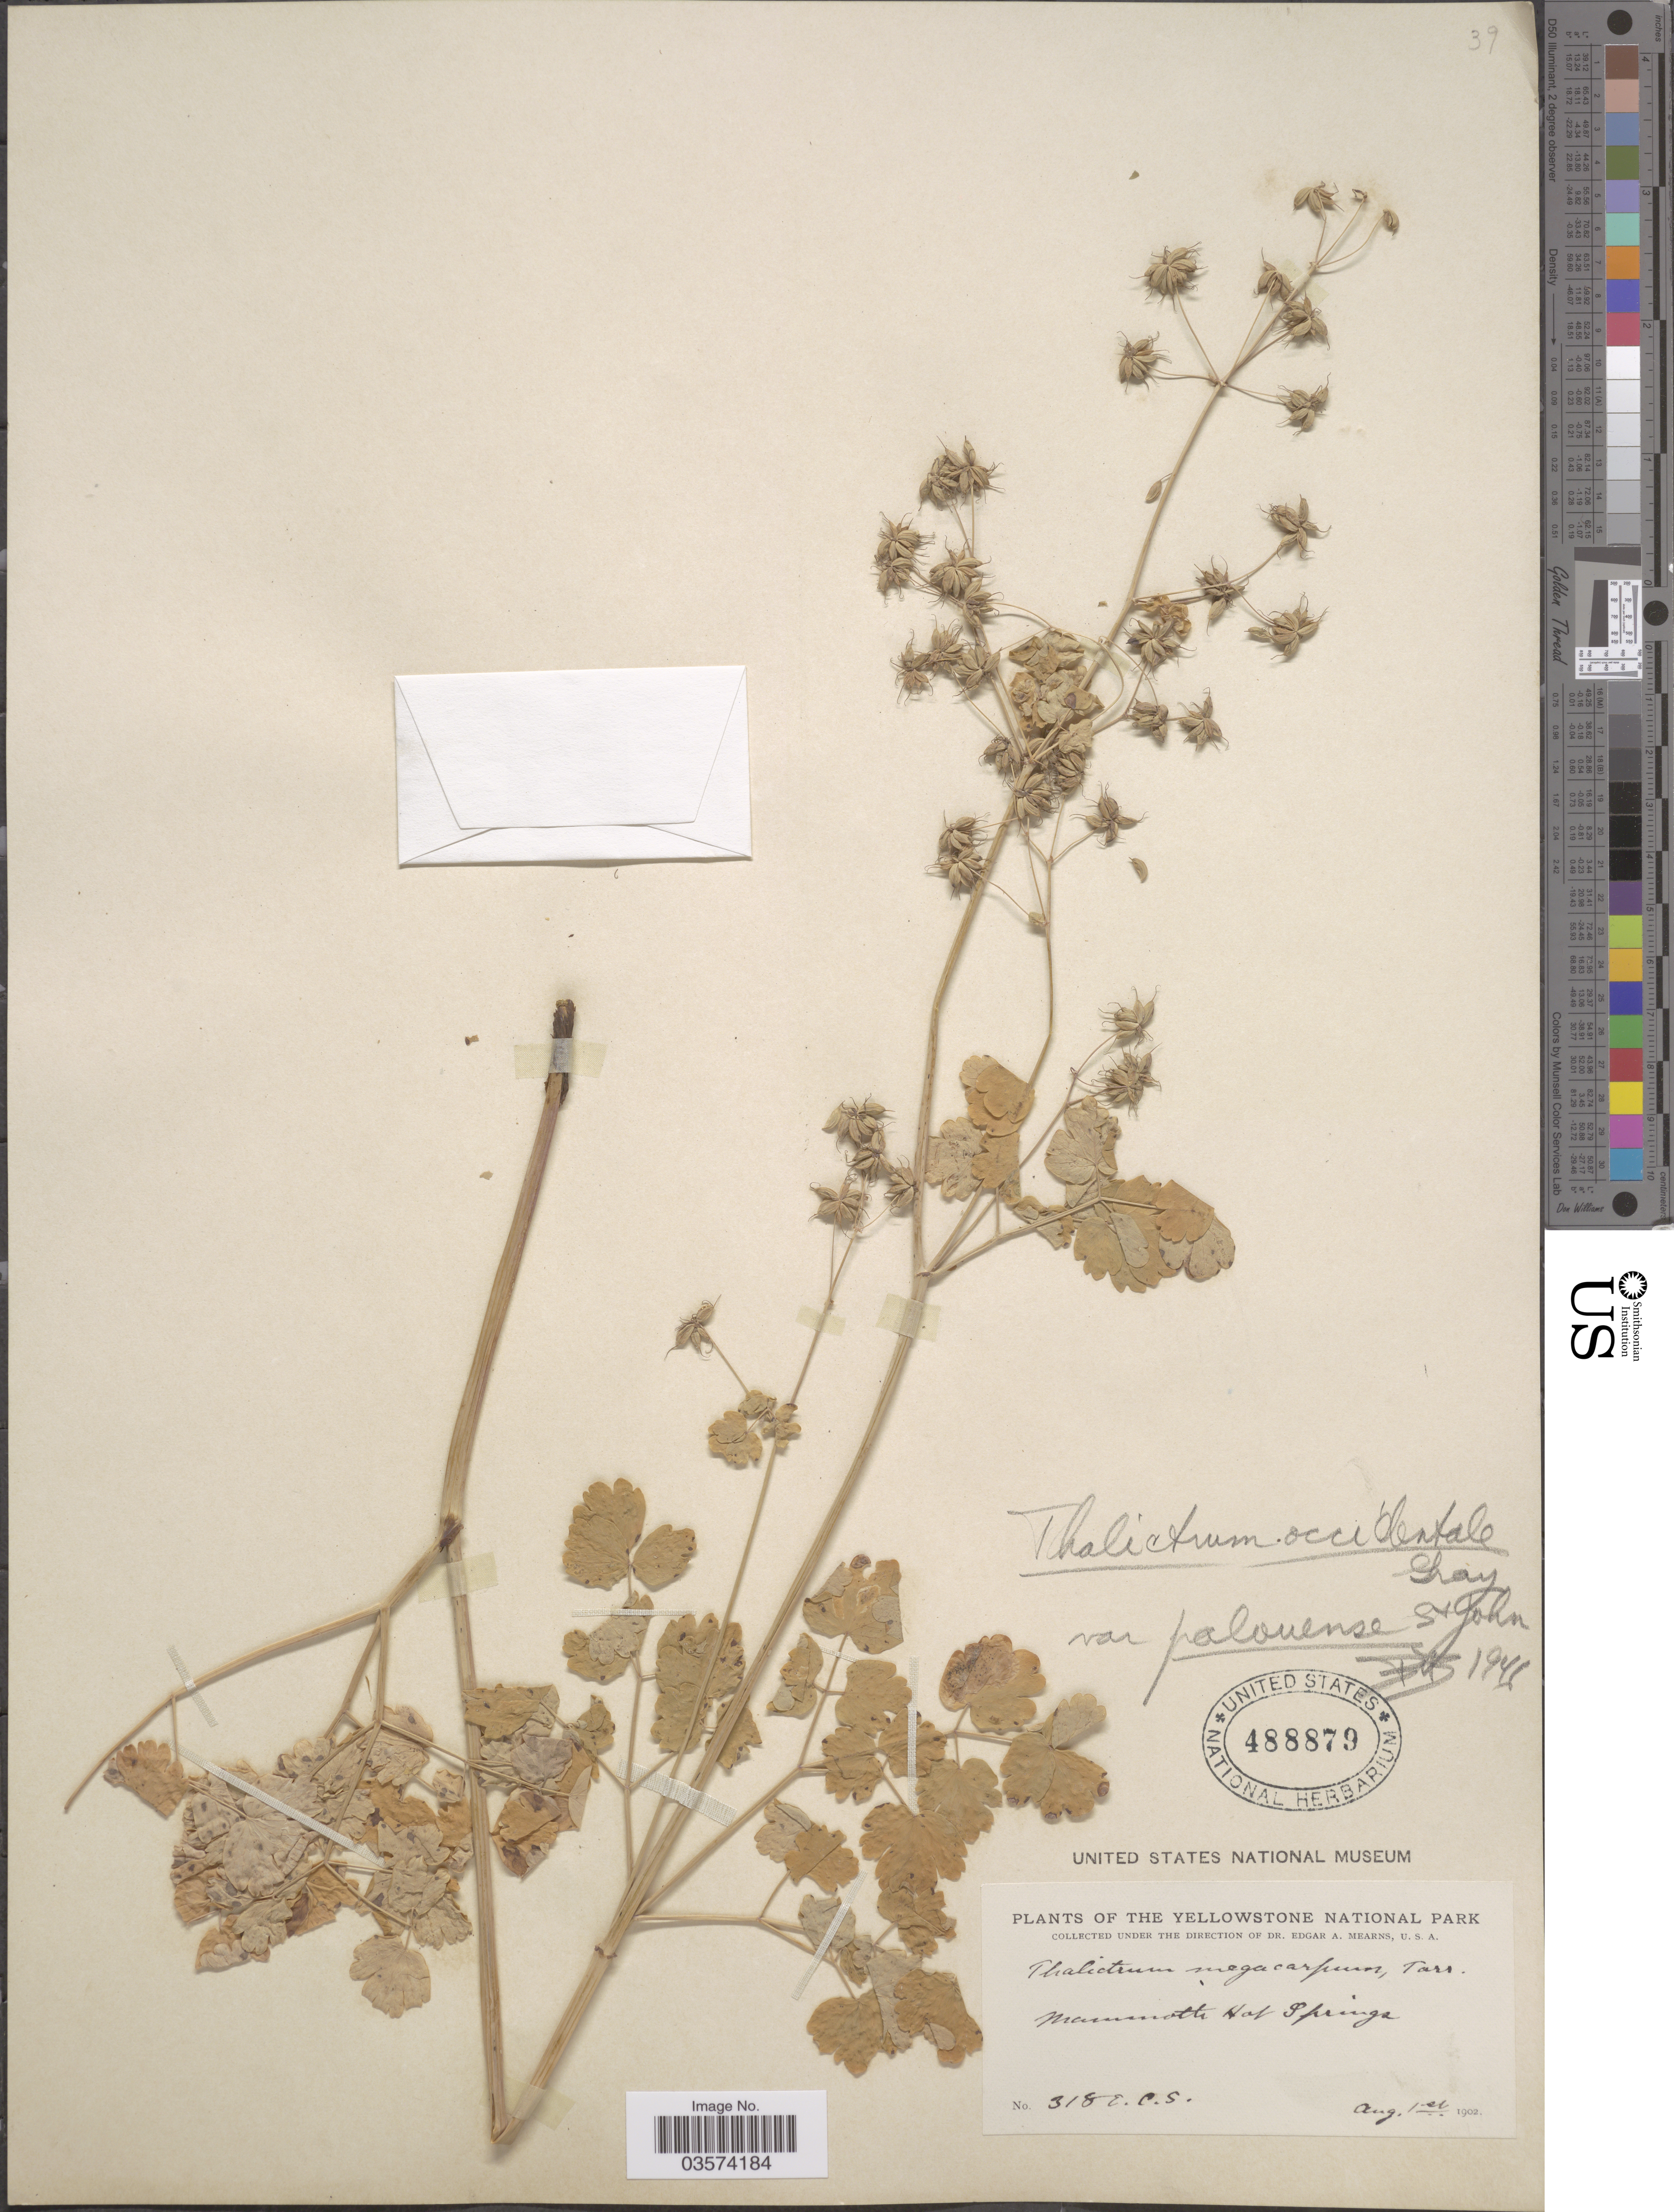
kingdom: Plantae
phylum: Tracheophyta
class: Magnoliopsida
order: Ranunculales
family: Ranunculaceae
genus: Thalictrum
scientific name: Thalictrum occidentale var. palousense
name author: H. St. John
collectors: E. C. Smith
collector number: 318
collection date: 1902-08-01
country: United States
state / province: Wyoming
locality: Yellowstone National Park. Mammoth Hot Springs.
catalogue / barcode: US 488879